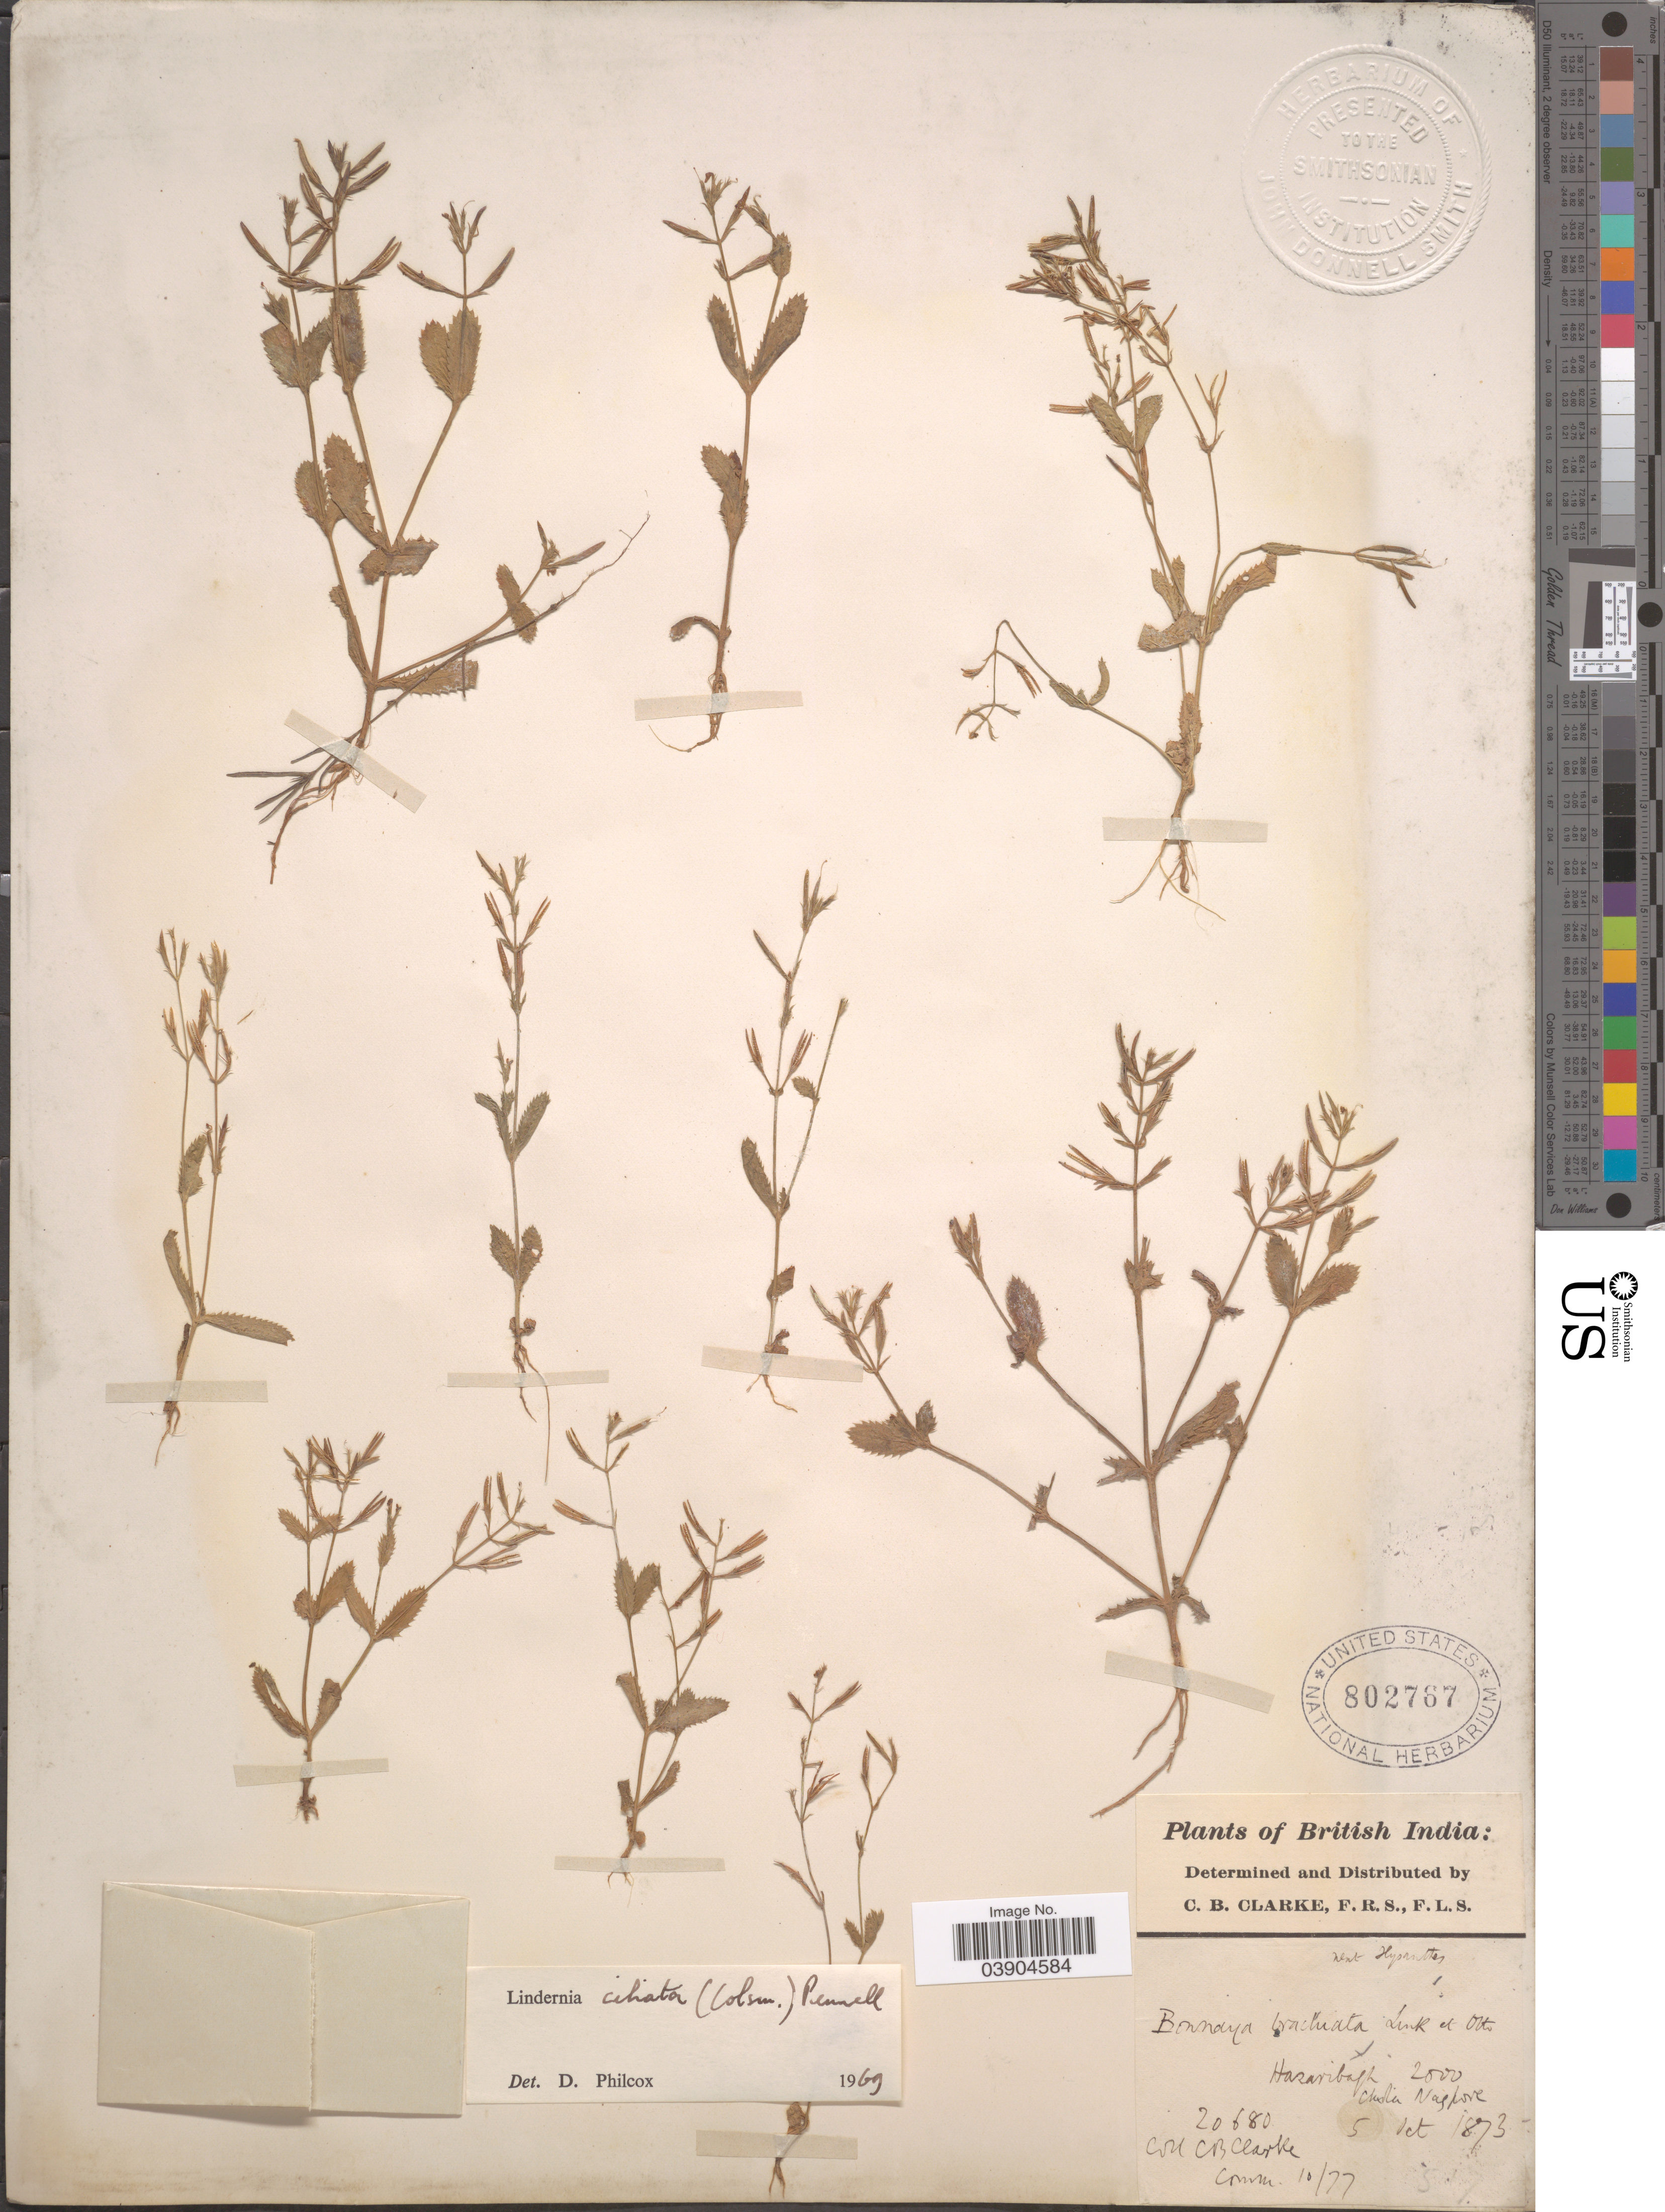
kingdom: Plantae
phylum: Tracheophyta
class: Magnoliopsida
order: Lamiales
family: Linderniaceae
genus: Lindernia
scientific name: Lindernia ciliata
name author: (Colsm.) Pennell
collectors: C. B. Clarke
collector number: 20680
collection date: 1873-10-05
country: India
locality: British India. Hazaribagh. Chota Nagpore.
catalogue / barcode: US 802767